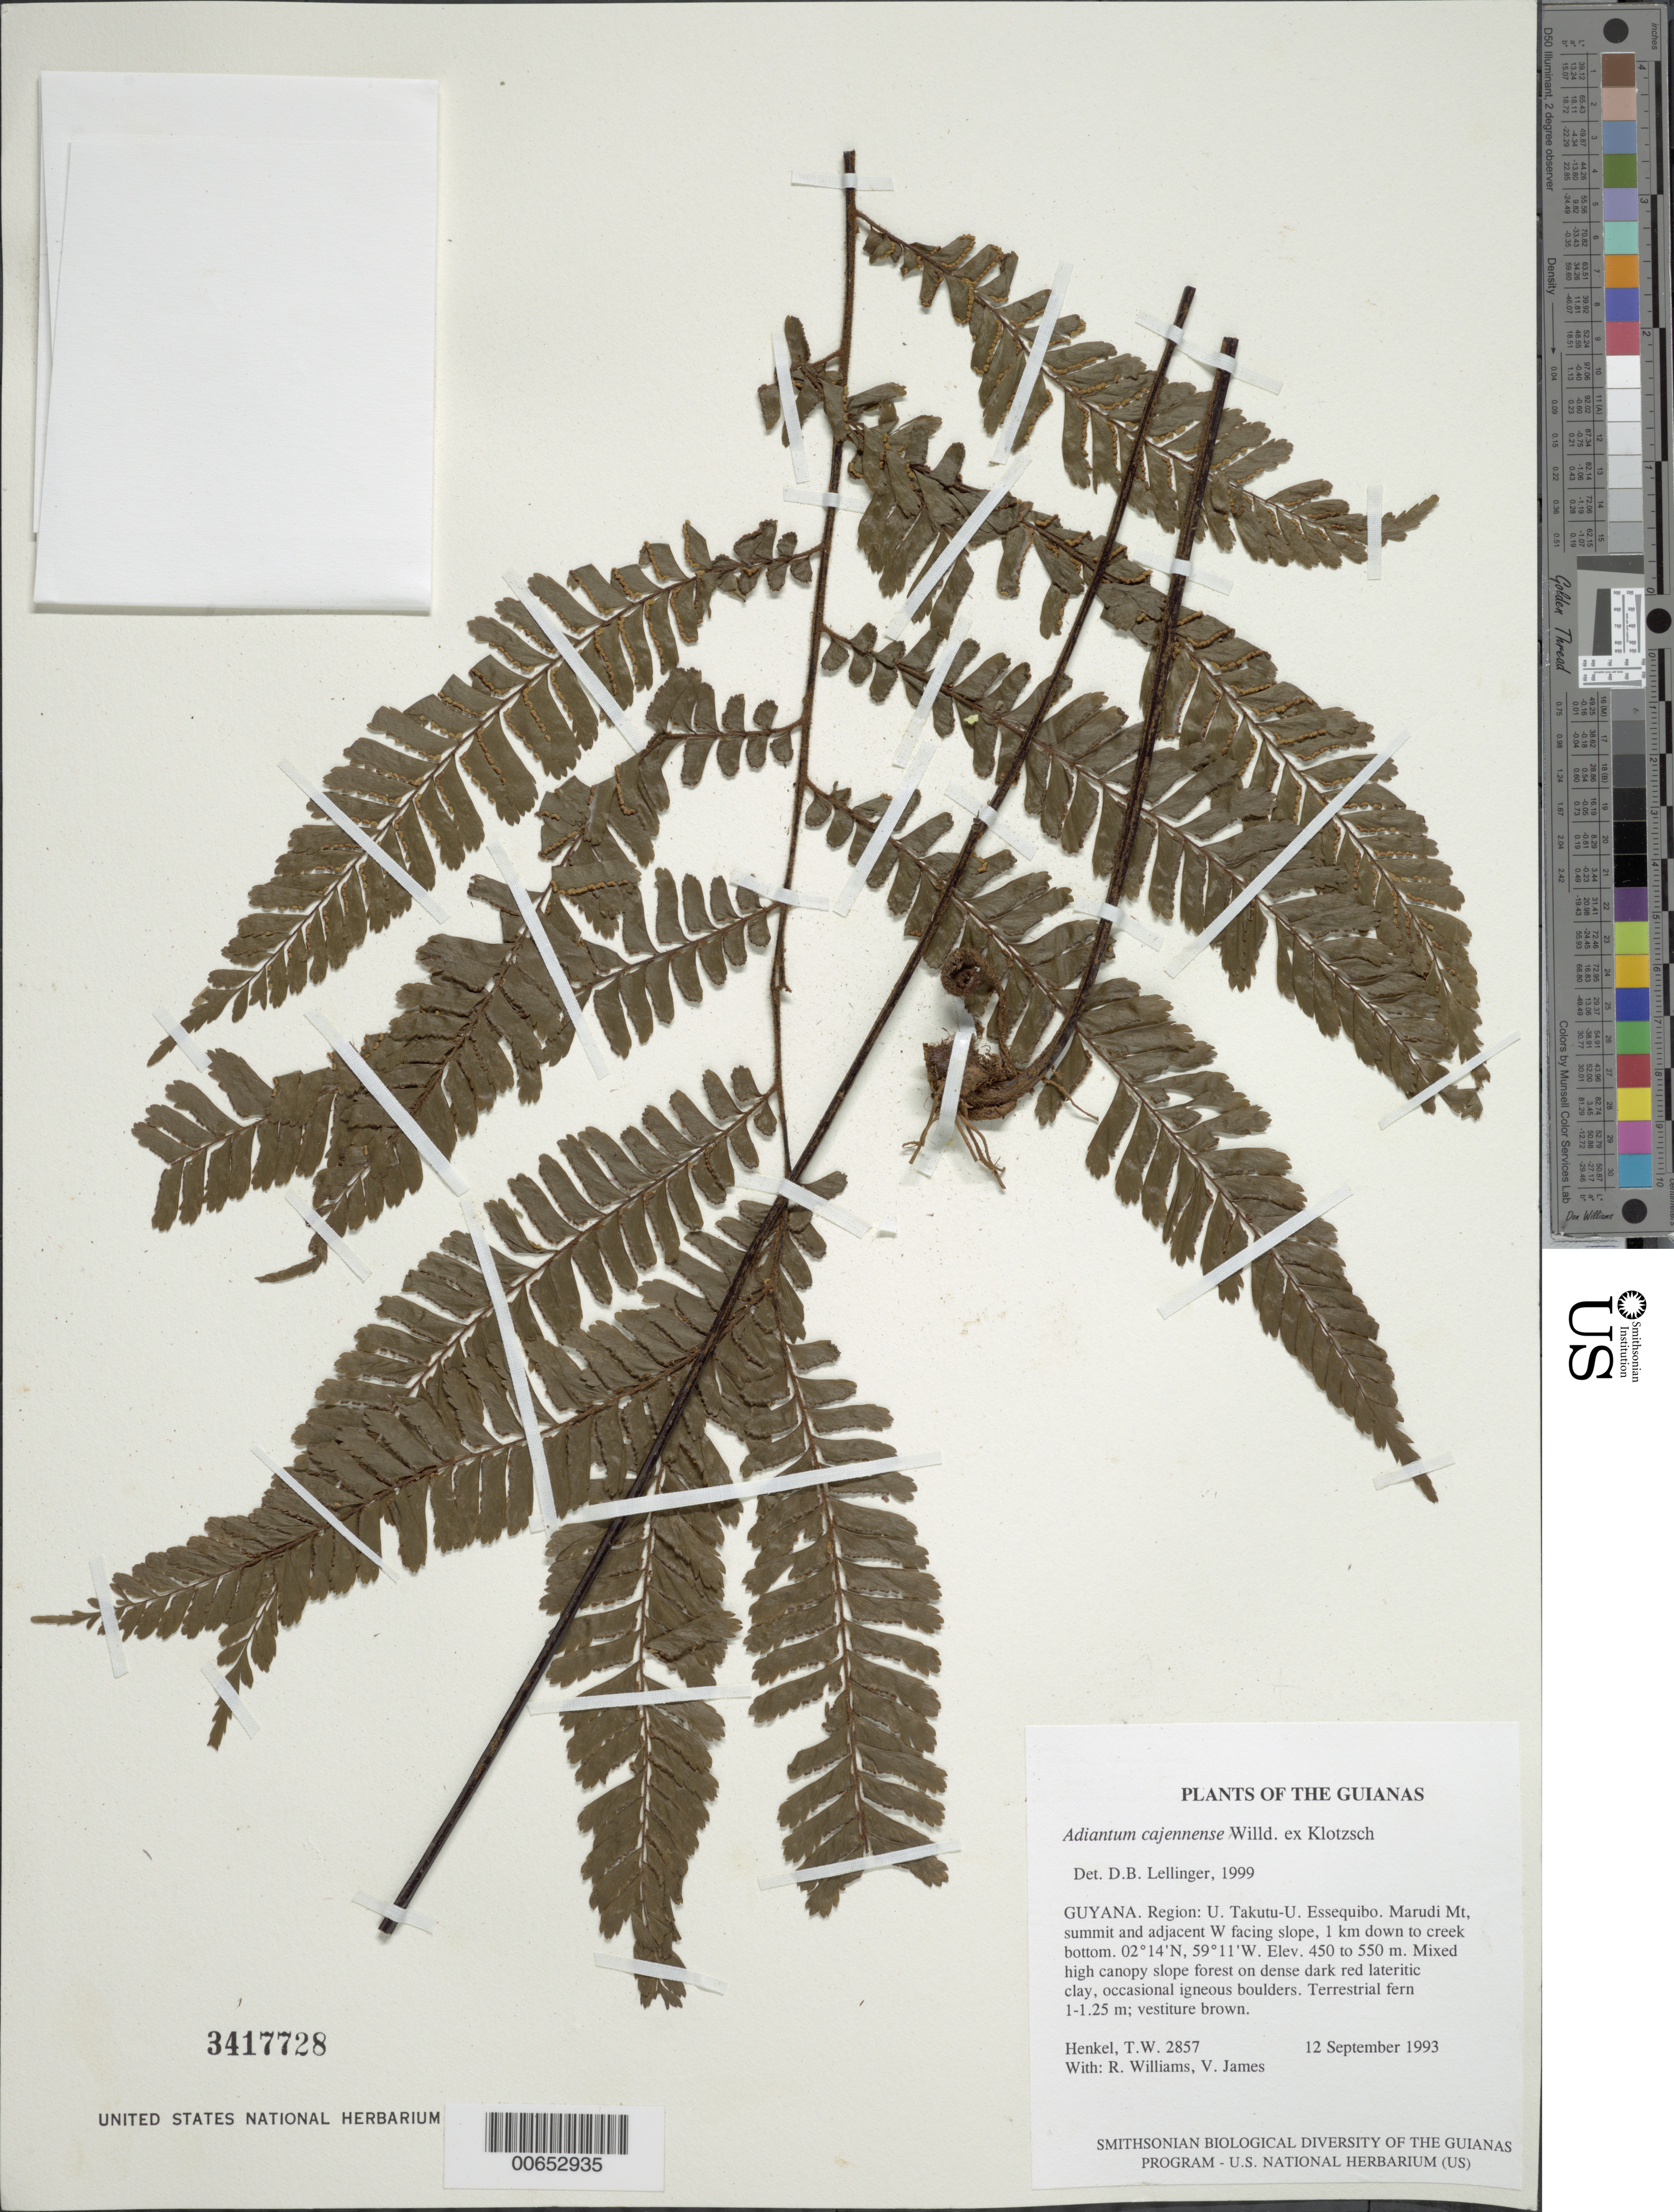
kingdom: Plantae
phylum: Tracheophyta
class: Polypodiopsida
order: Polypodiales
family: Pteridaceae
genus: Adiantum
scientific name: Adiantum cajennense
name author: Willd. ex Klotzsch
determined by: Lellinger, David B., (BOT), Smithsonian Institution - National Museum of Natural History (UNITED STATES)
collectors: T. Henkel, R. Williams & V. James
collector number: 2857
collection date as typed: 12 September 1993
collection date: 1993-09-12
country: Guyana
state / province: U. Takutu-U. Essequibo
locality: Marudi Mt, summit and adjacent W facing slope, 1 km down to creek bottom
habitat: Mixed high canopy slope forest on dense dark red lateritic clay, occasional igneous boulders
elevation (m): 450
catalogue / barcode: US 3417728